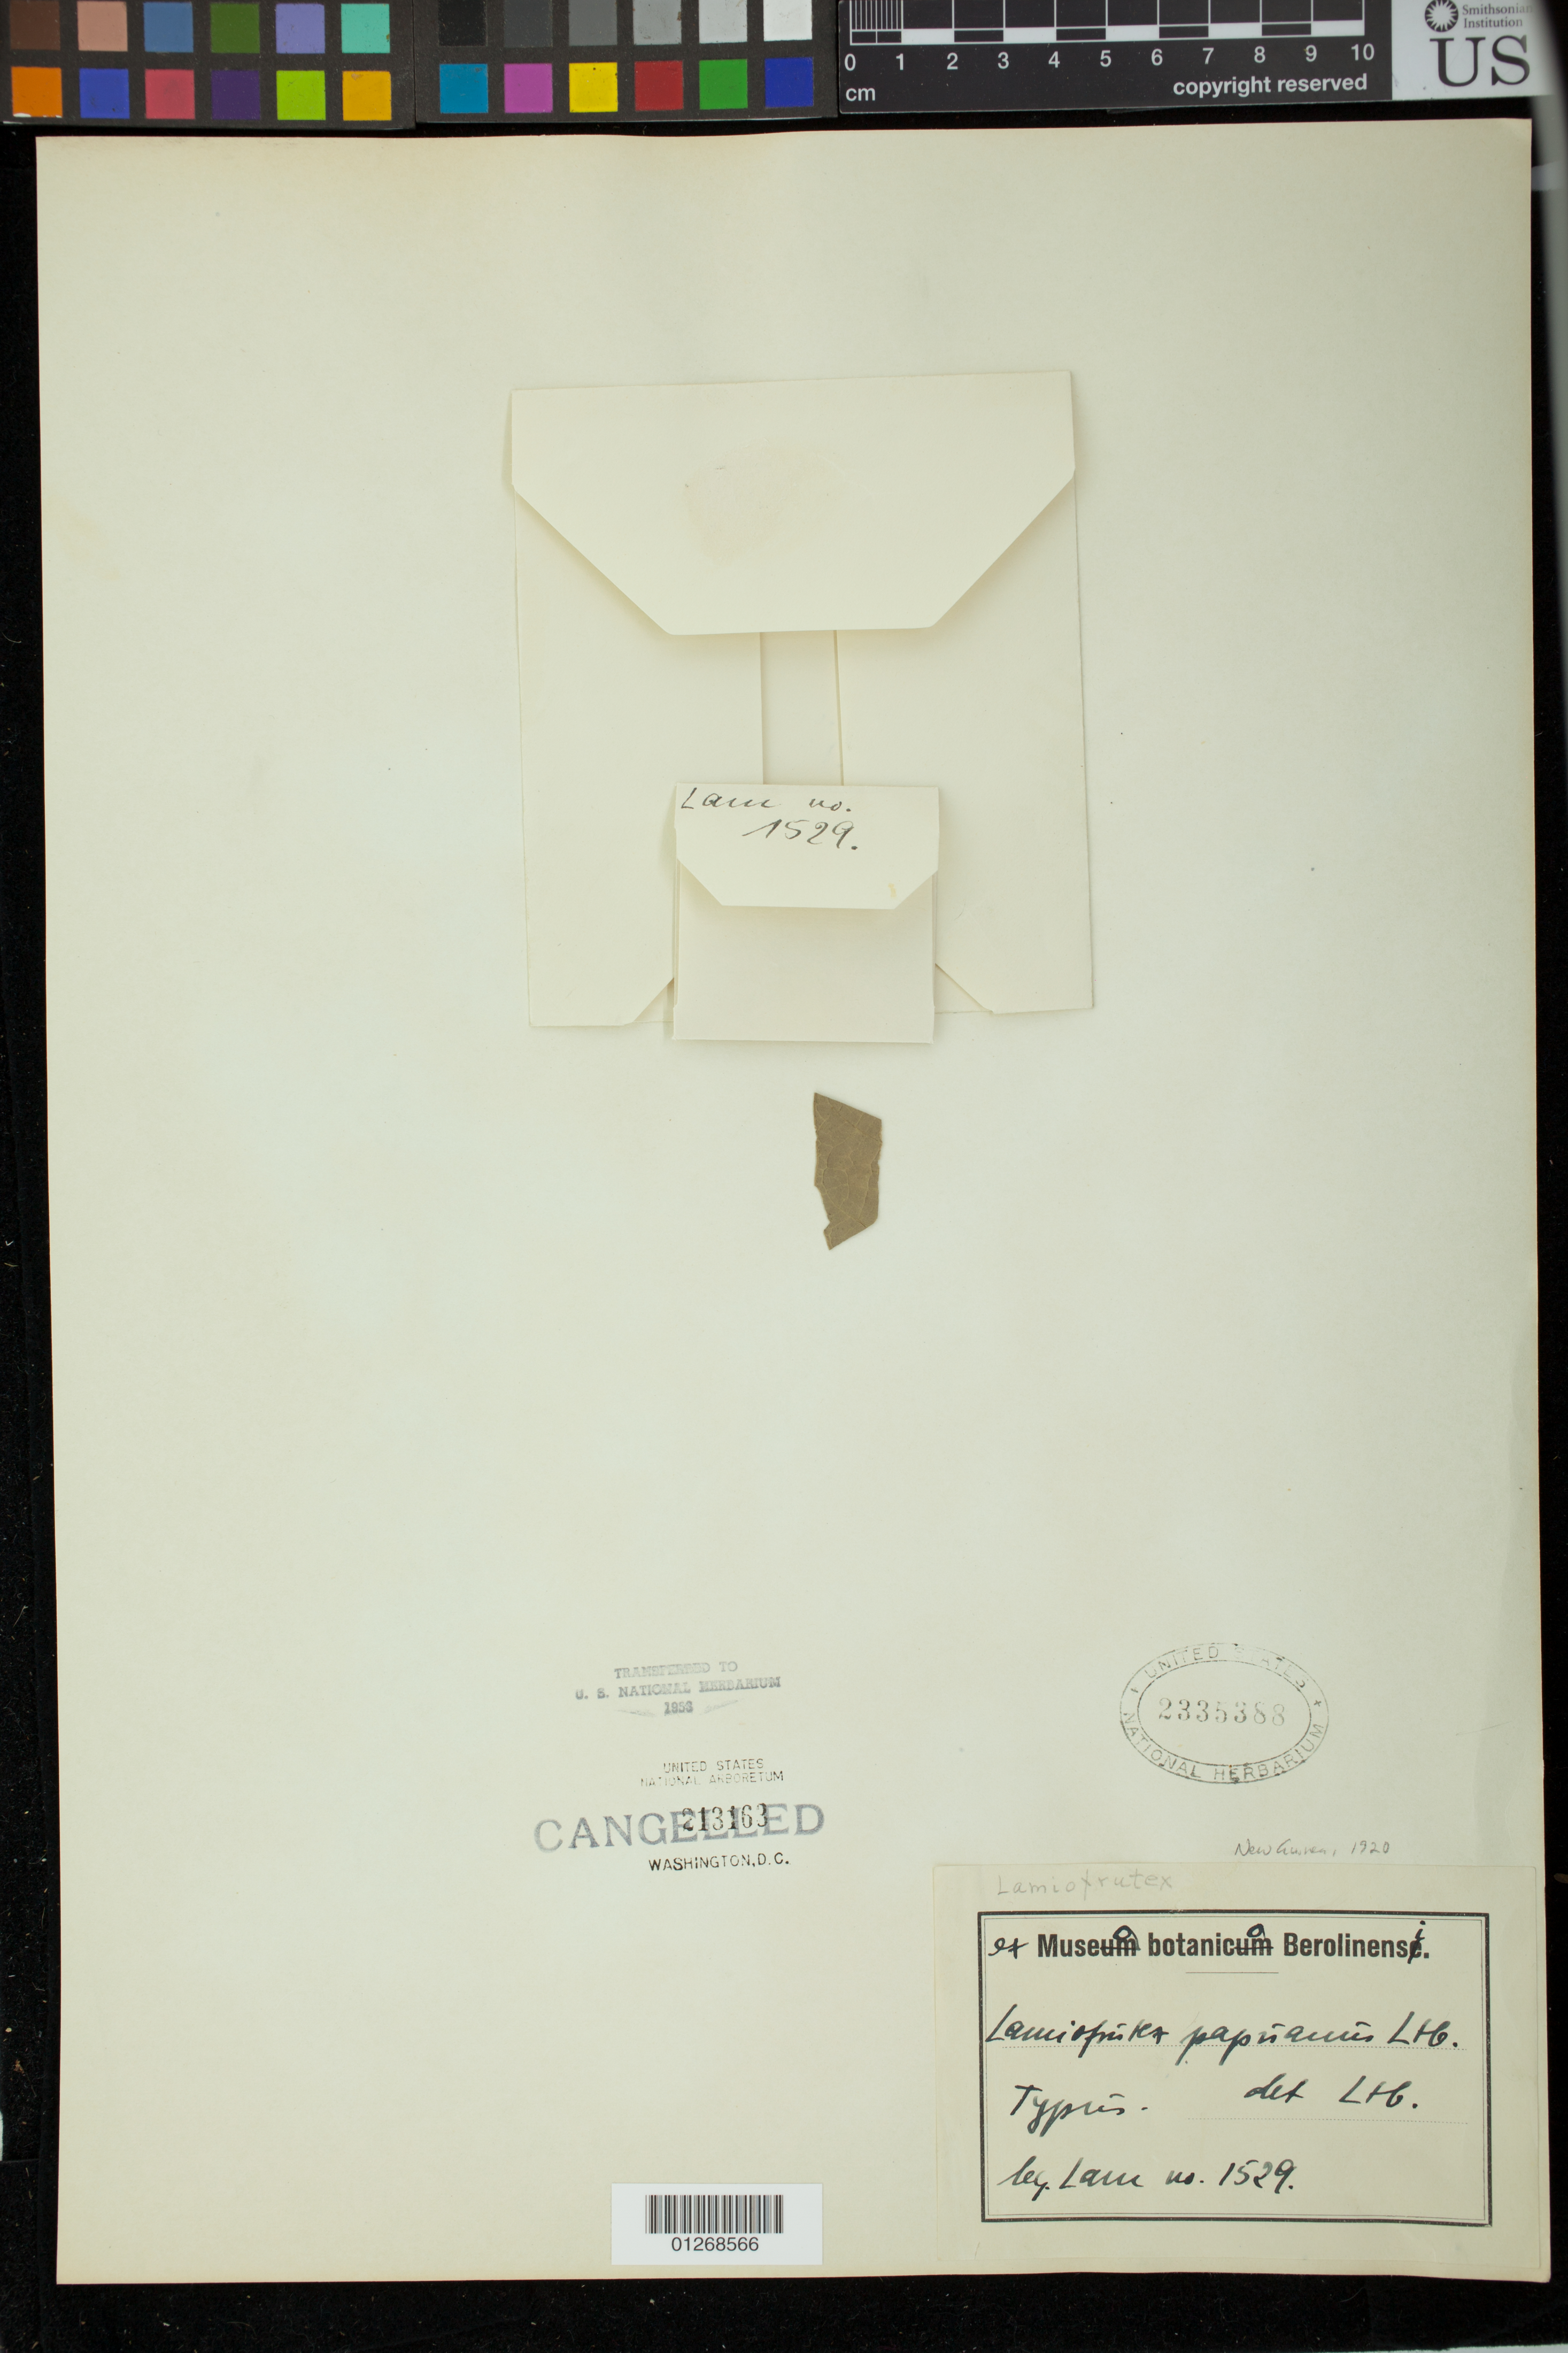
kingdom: Plantae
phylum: Tracheophyta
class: Magnoliopsida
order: Sapindales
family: Meliaceae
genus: Lamiofrutex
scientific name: Lamiofrutex papuanus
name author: Lauterb.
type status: Type Collection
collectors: H. J. Lam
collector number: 1529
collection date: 1920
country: Indonesia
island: New Guinea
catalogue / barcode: US 2335388